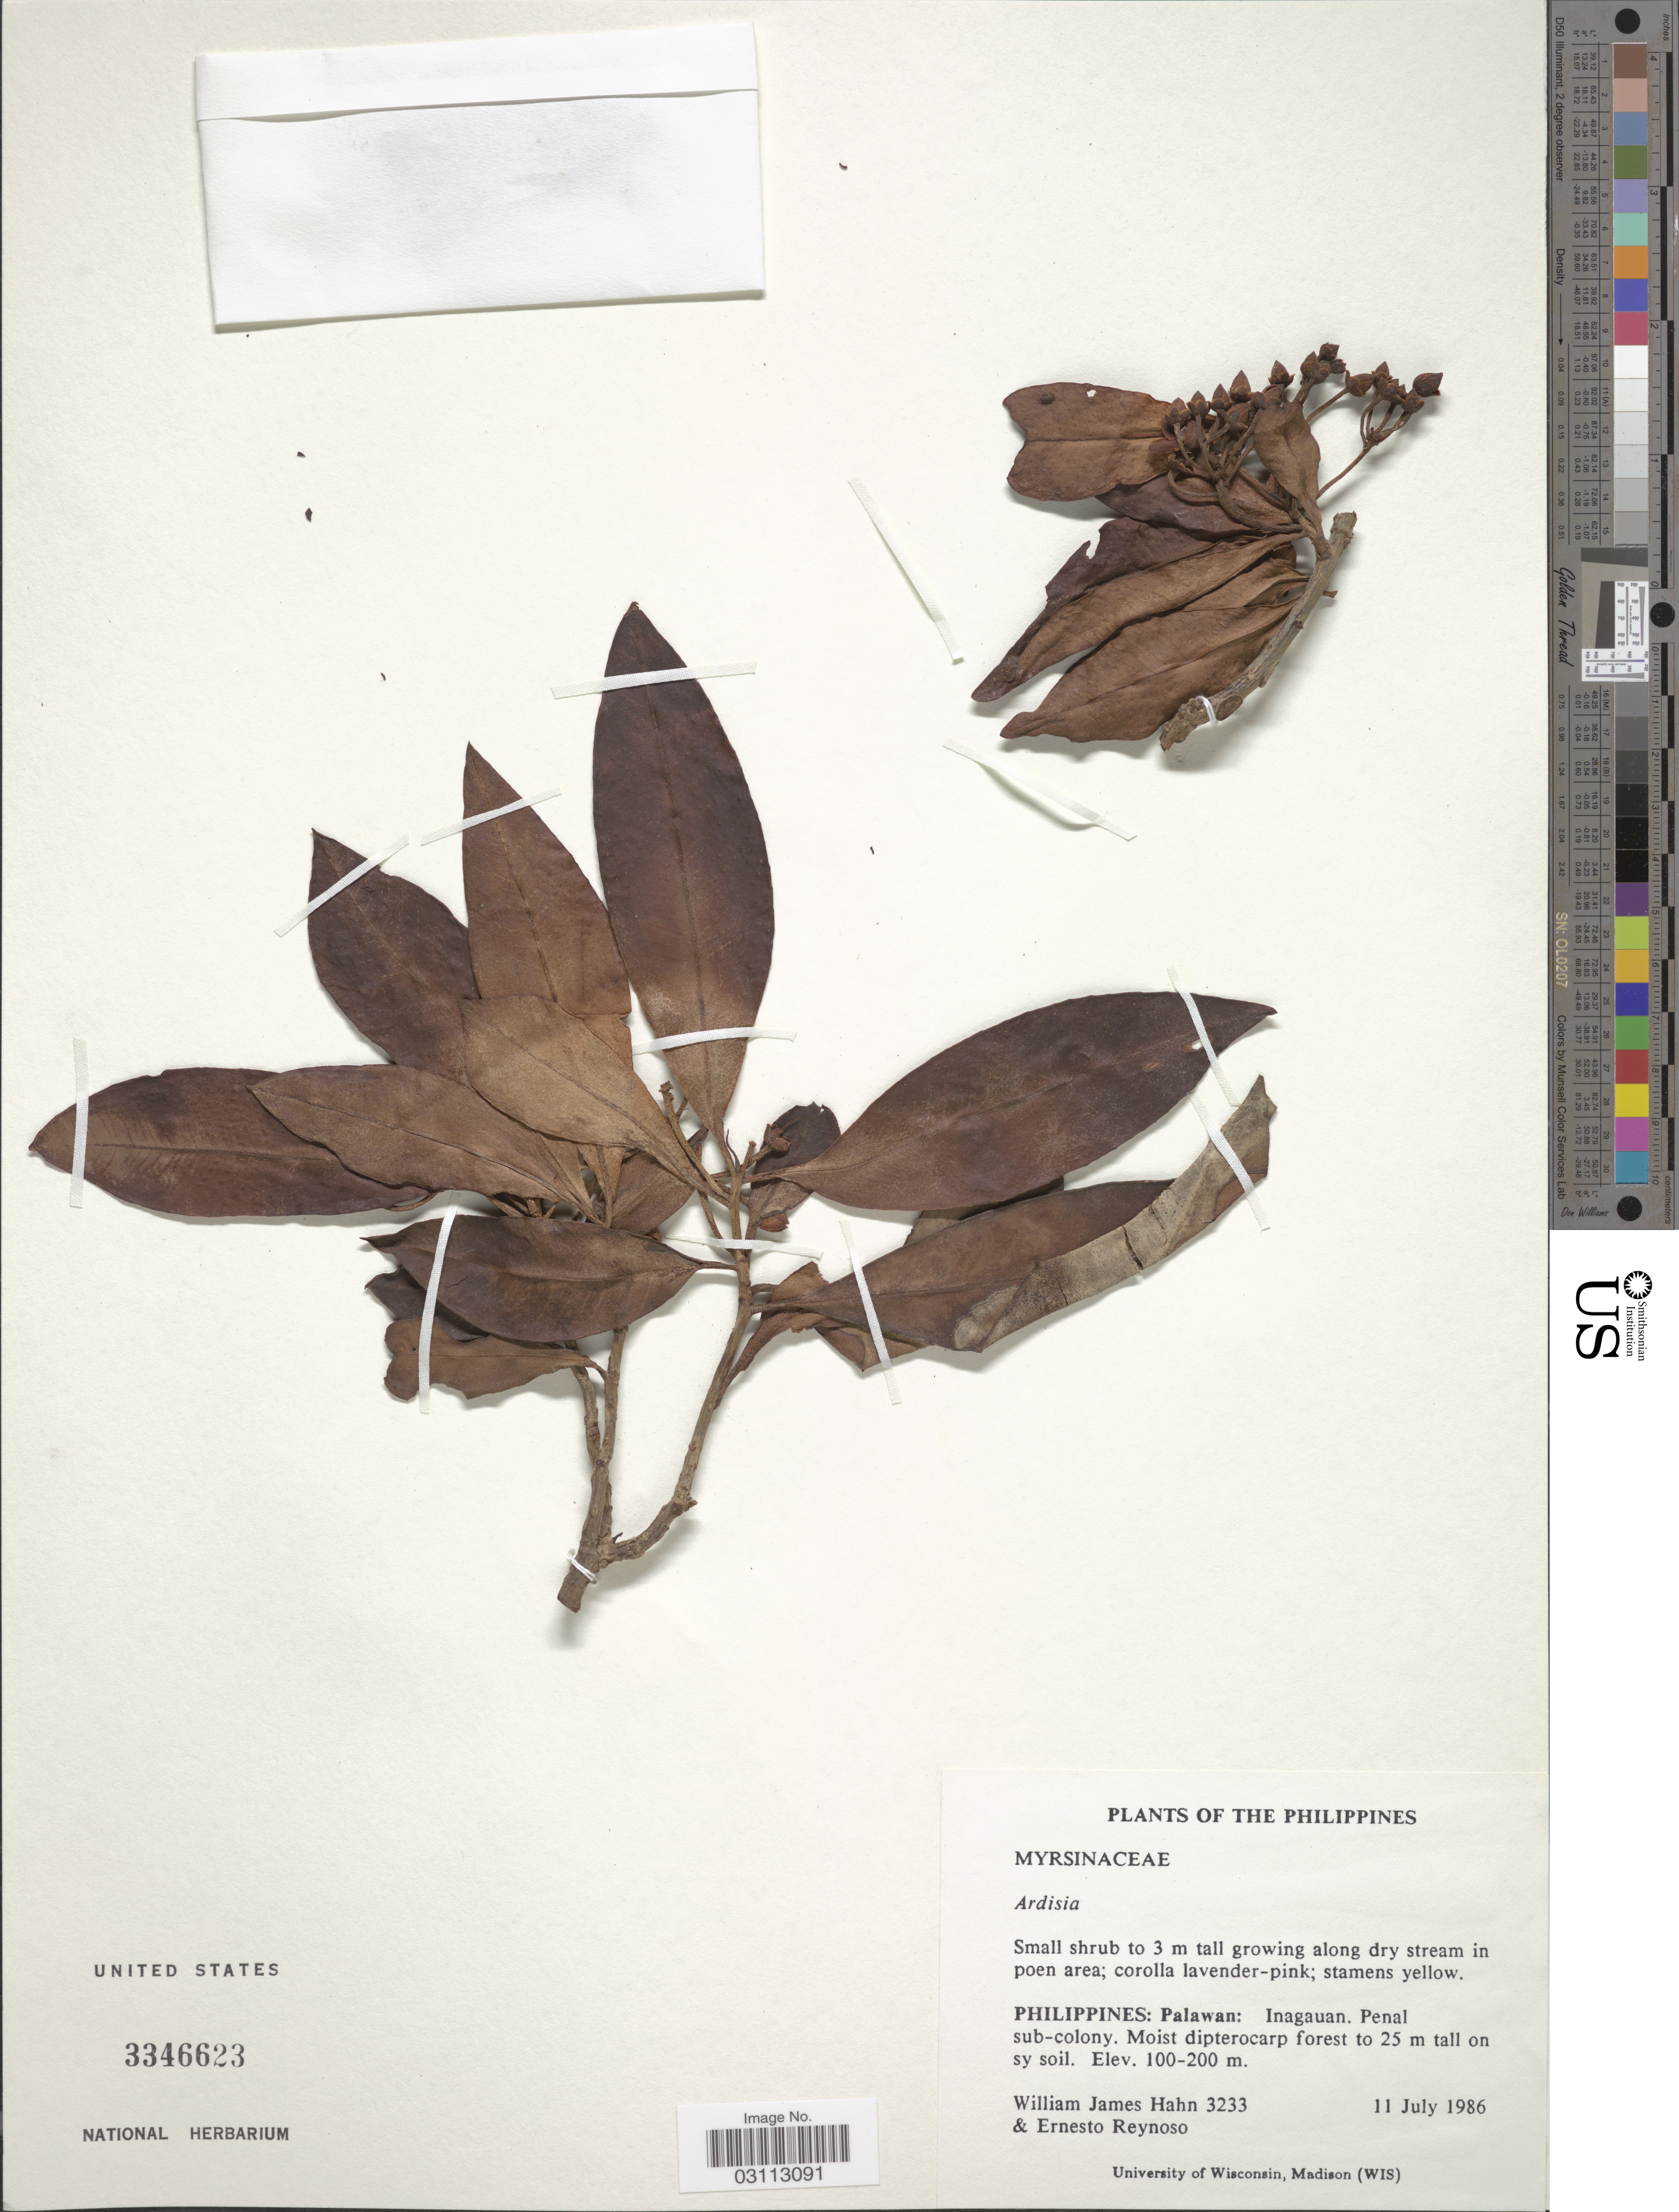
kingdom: Plantae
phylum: Tracheophyta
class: Magnoliopsida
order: Ericales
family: Primulaceae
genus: Ardisia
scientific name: Ardisia sp.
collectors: W. J. Hahn & E. Reynoso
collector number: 3233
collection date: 1986-07-11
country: Philippines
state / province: Mimaropa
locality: Palawan: Inagauan. Penal sub-colony.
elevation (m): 100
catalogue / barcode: US 3346623